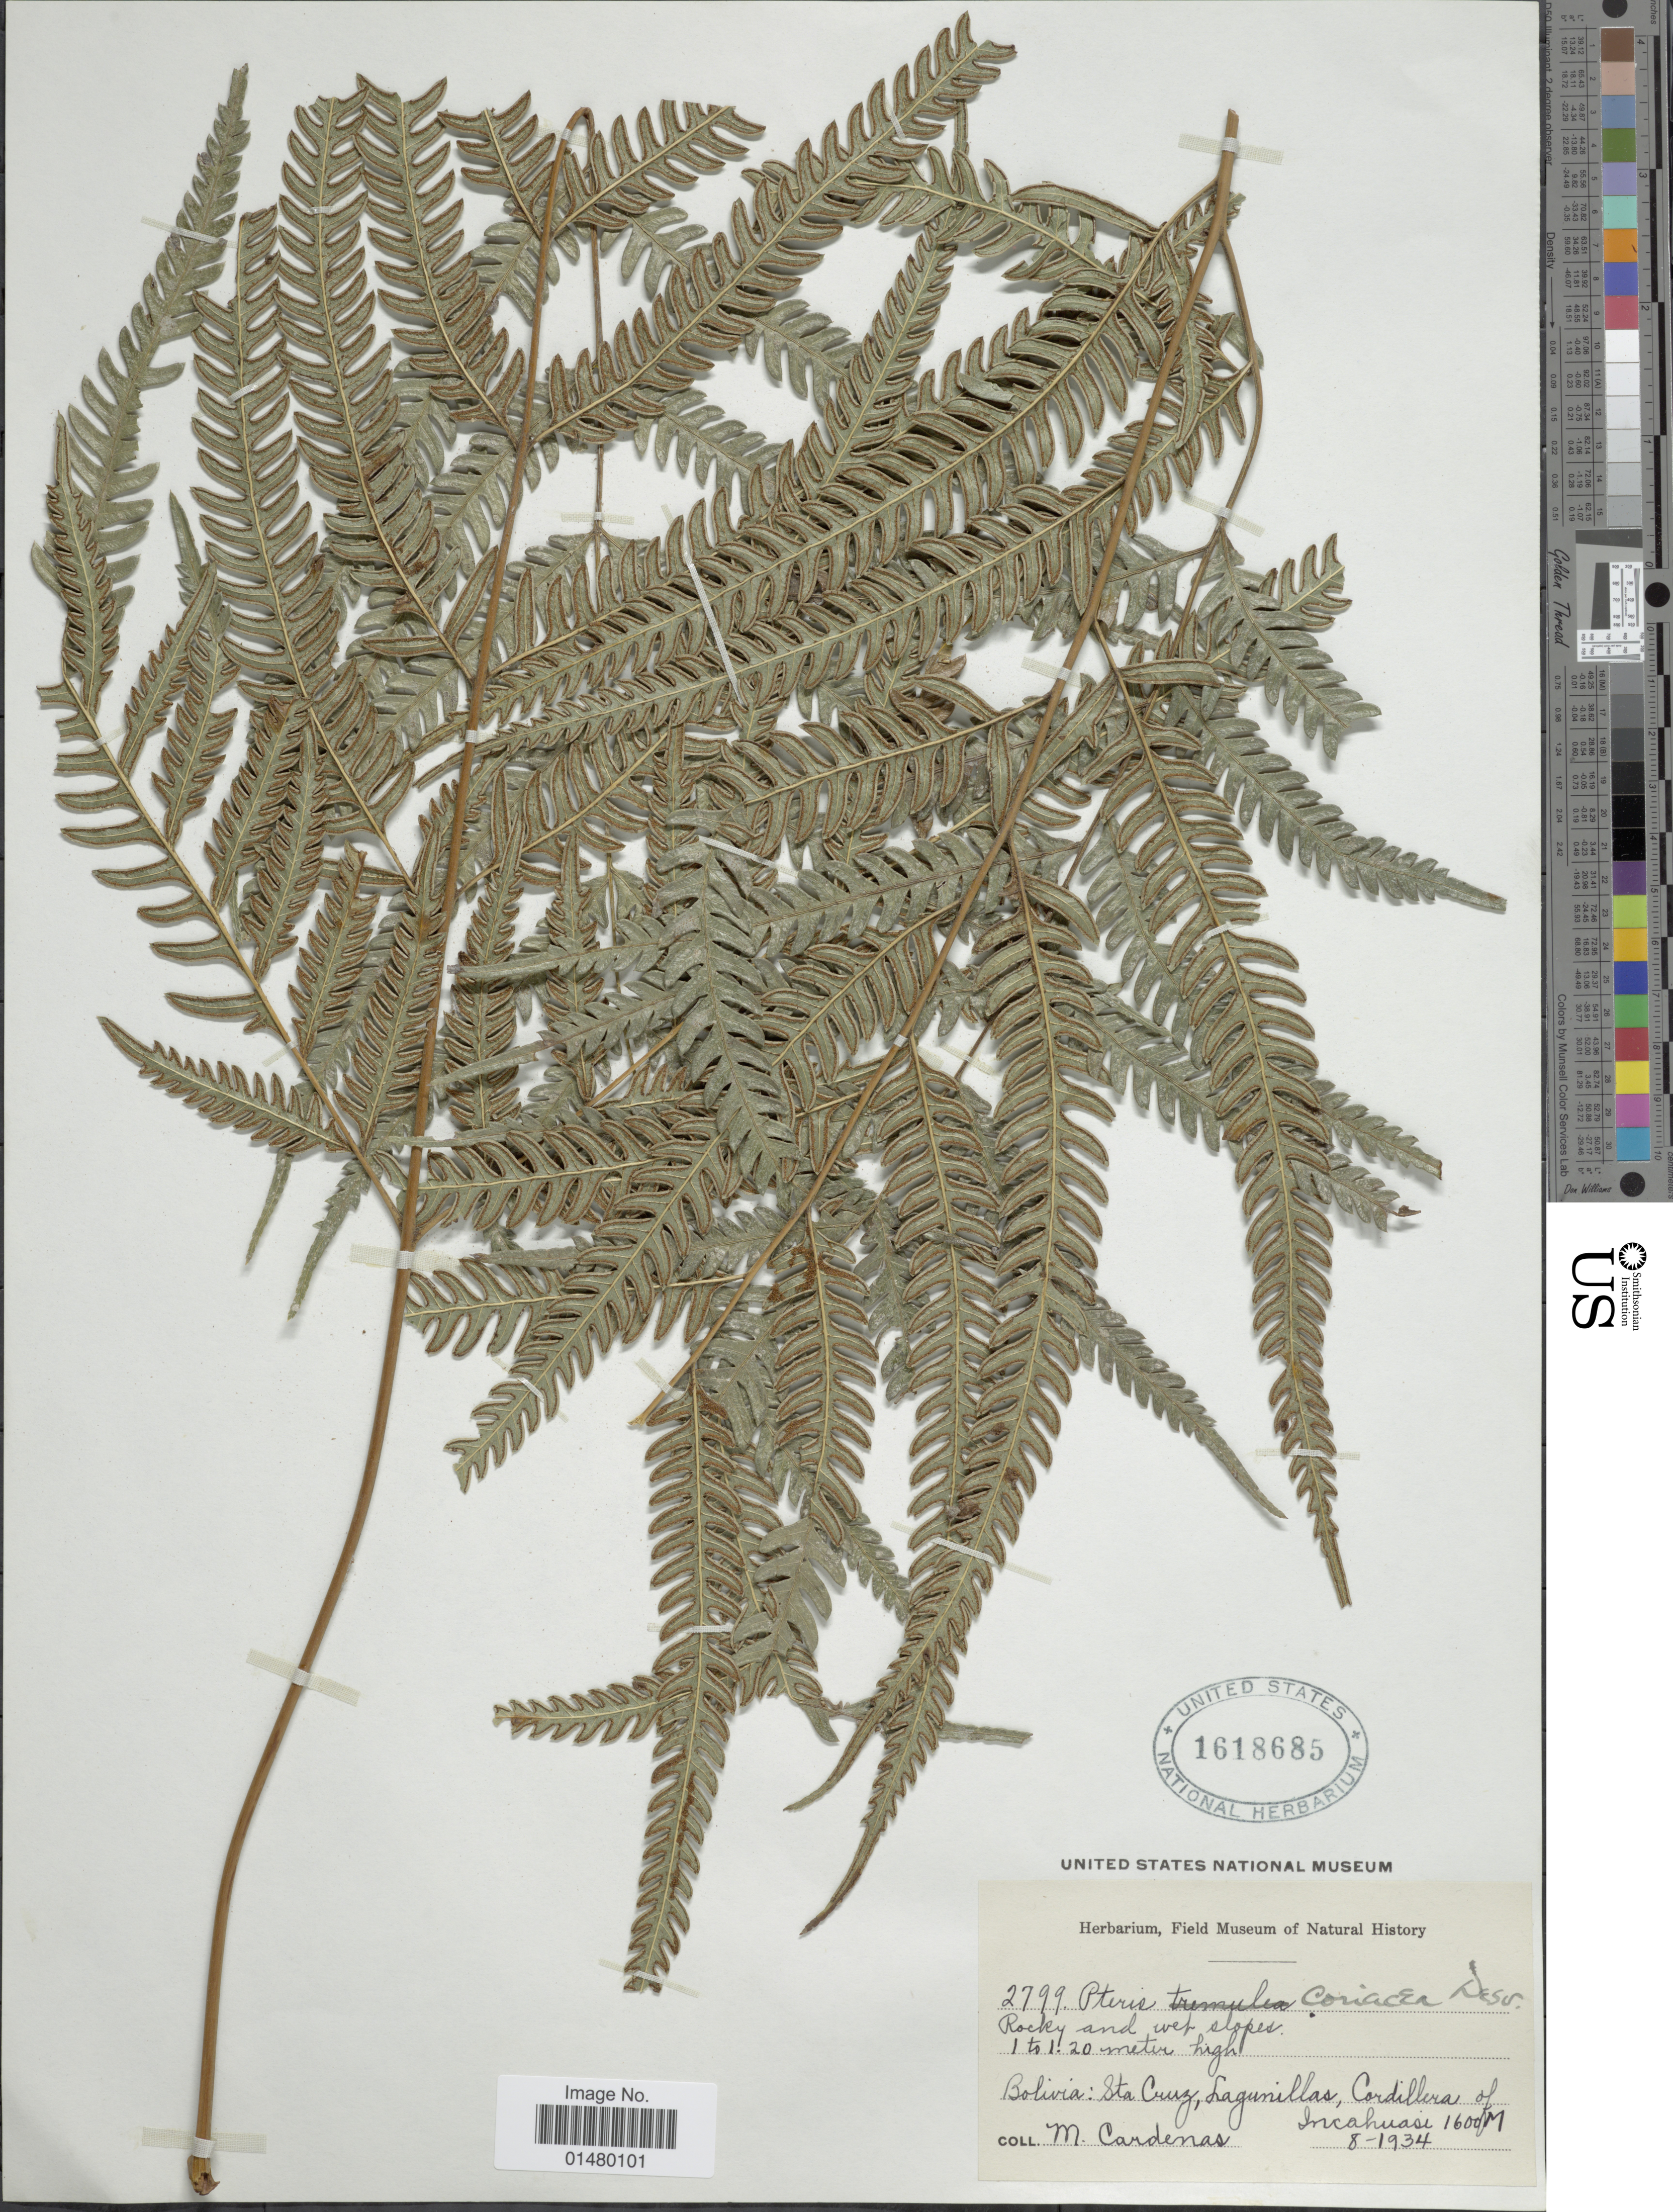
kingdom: Plantae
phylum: Tracheophyta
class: Polypodiopsida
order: Polypodiales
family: Pteridaceae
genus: Pteris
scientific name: Pteris sp.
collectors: M. Cárdenas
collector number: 2799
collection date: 1934-08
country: Bolivia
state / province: Santa Cruz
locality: Lagunillas Cordillera of Incahuasi.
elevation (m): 1600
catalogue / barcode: US 1618685